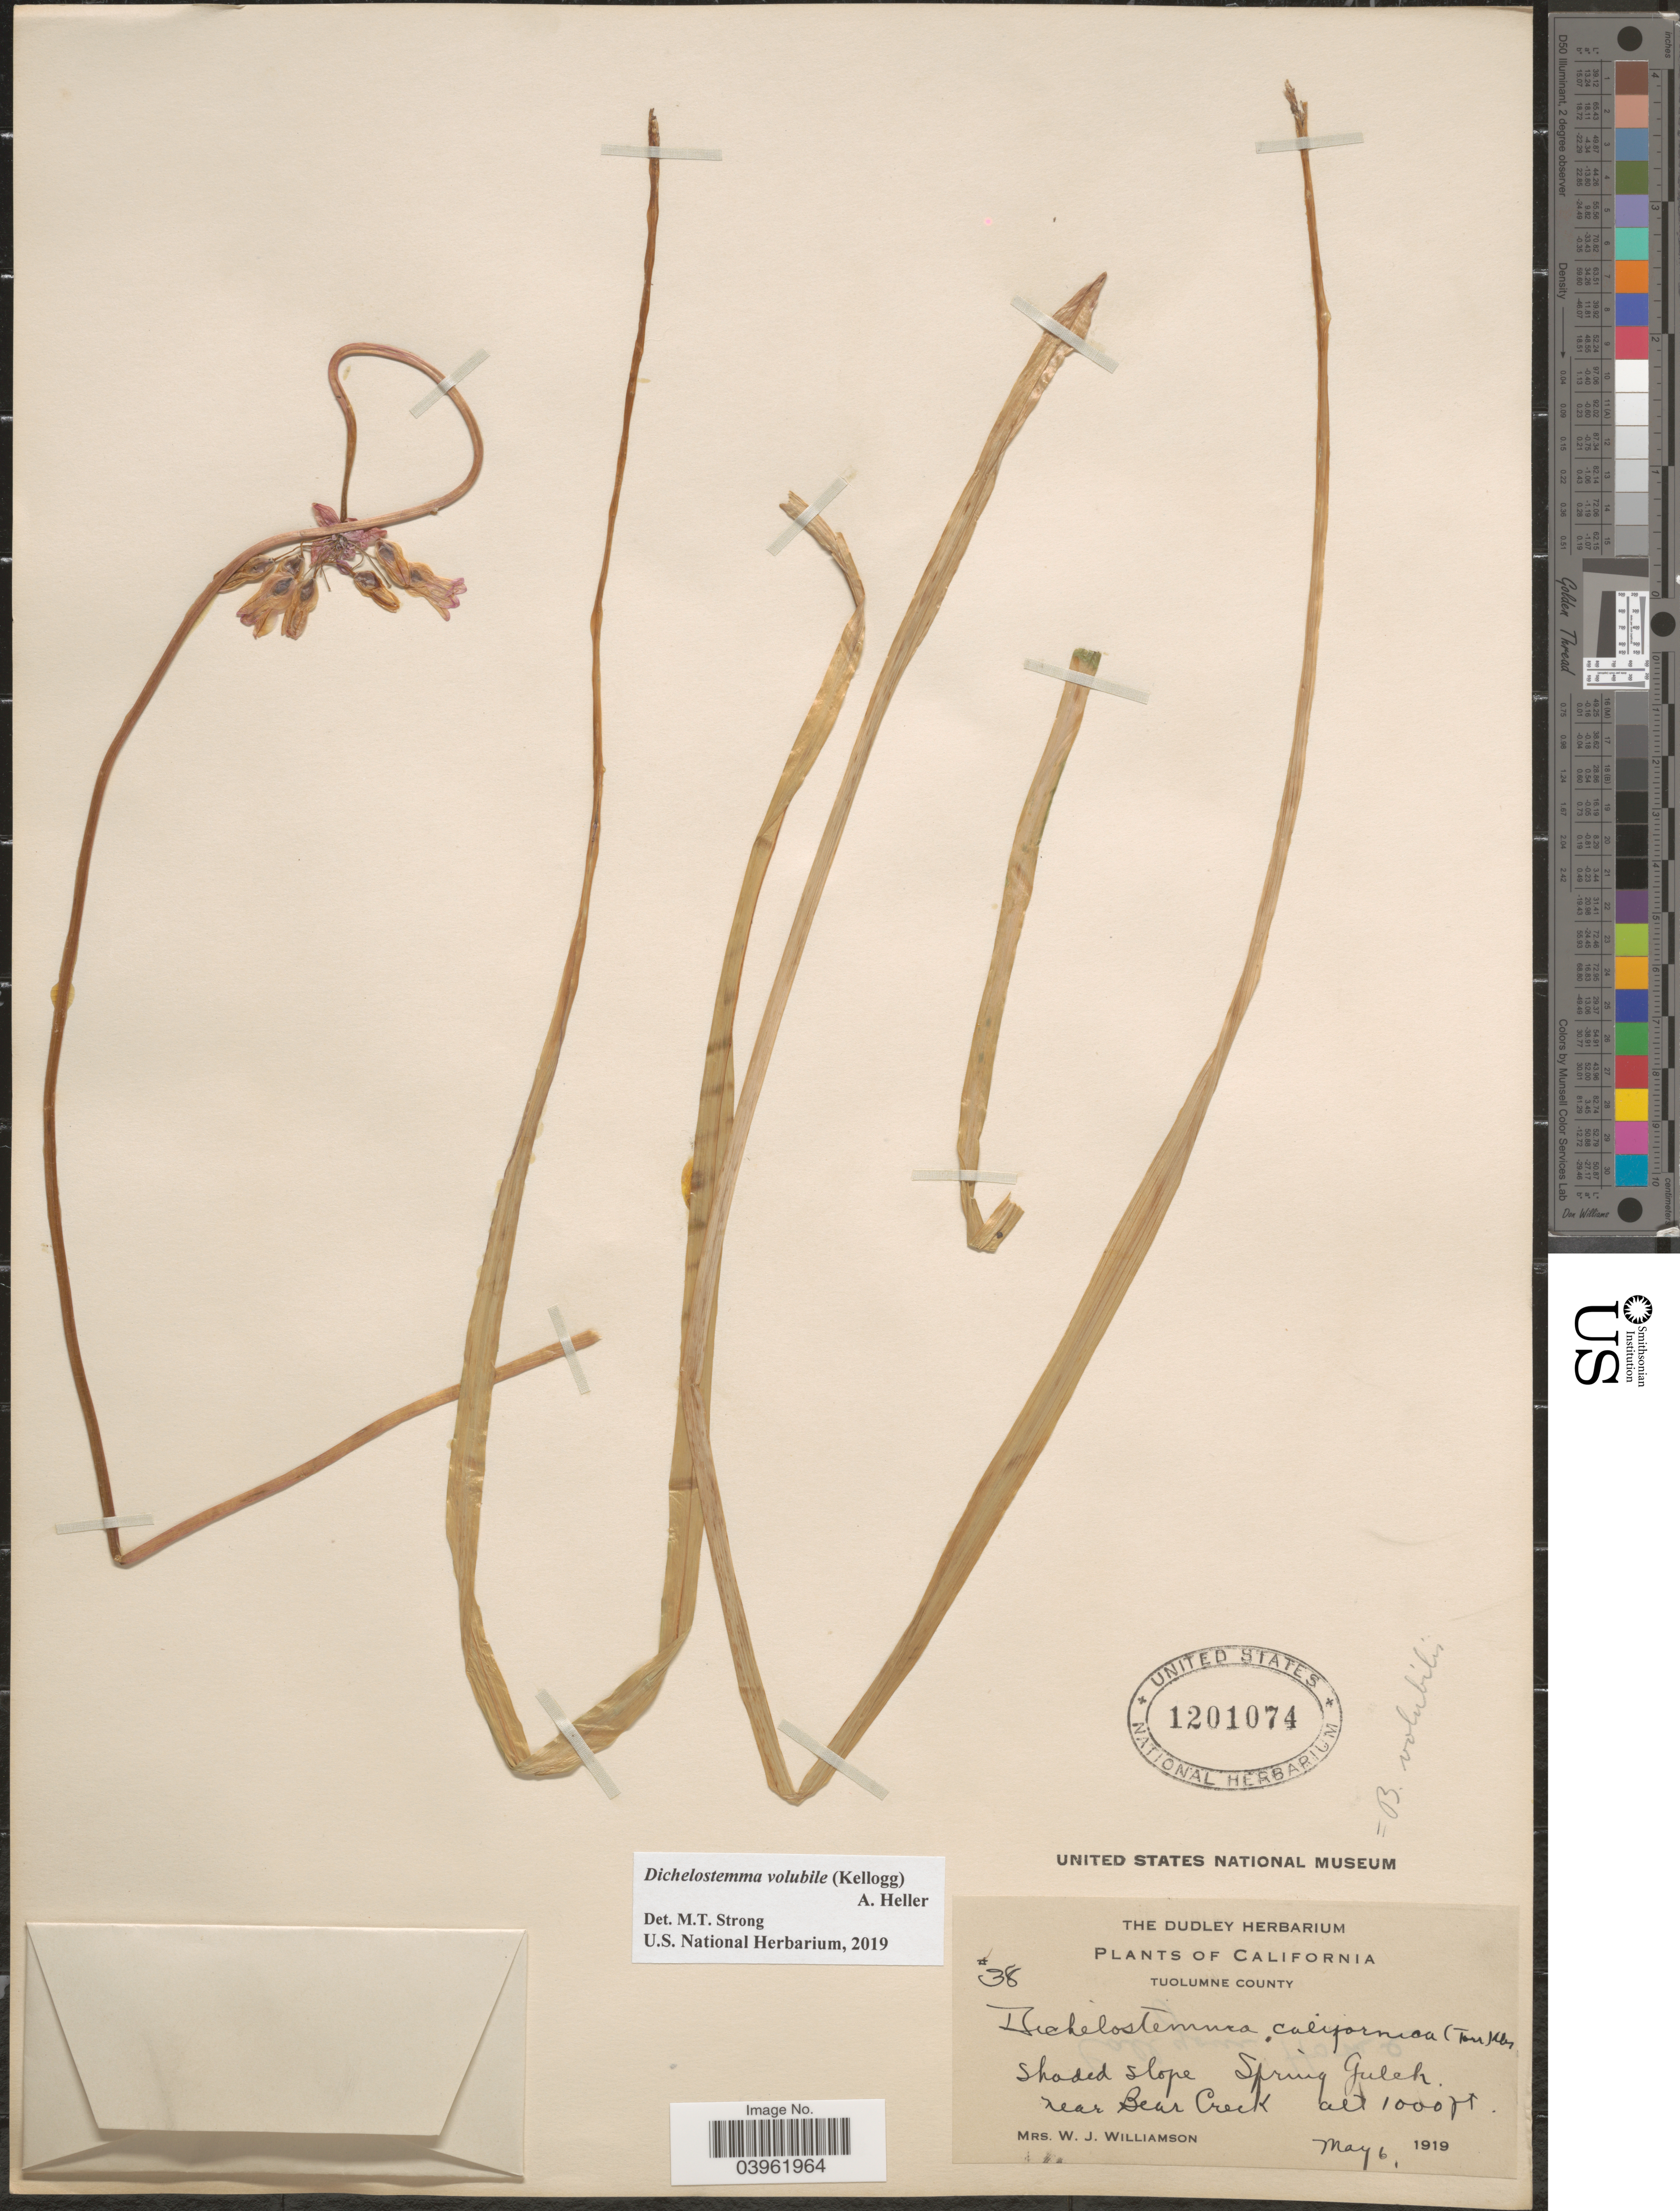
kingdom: Plantae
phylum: Tracheophyta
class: Liliopsida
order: Asparagales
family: Asparagaceae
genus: Dichelostemma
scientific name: Dichelostemma volubile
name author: A. Heller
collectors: W. Williamson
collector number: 38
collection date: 1919-05-06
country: United States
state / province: California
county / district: Tuolumne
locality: Tuolumne County. Shaded slope. Spring Gulch near Bear Creek.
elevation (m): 305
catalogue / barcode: US 1201074